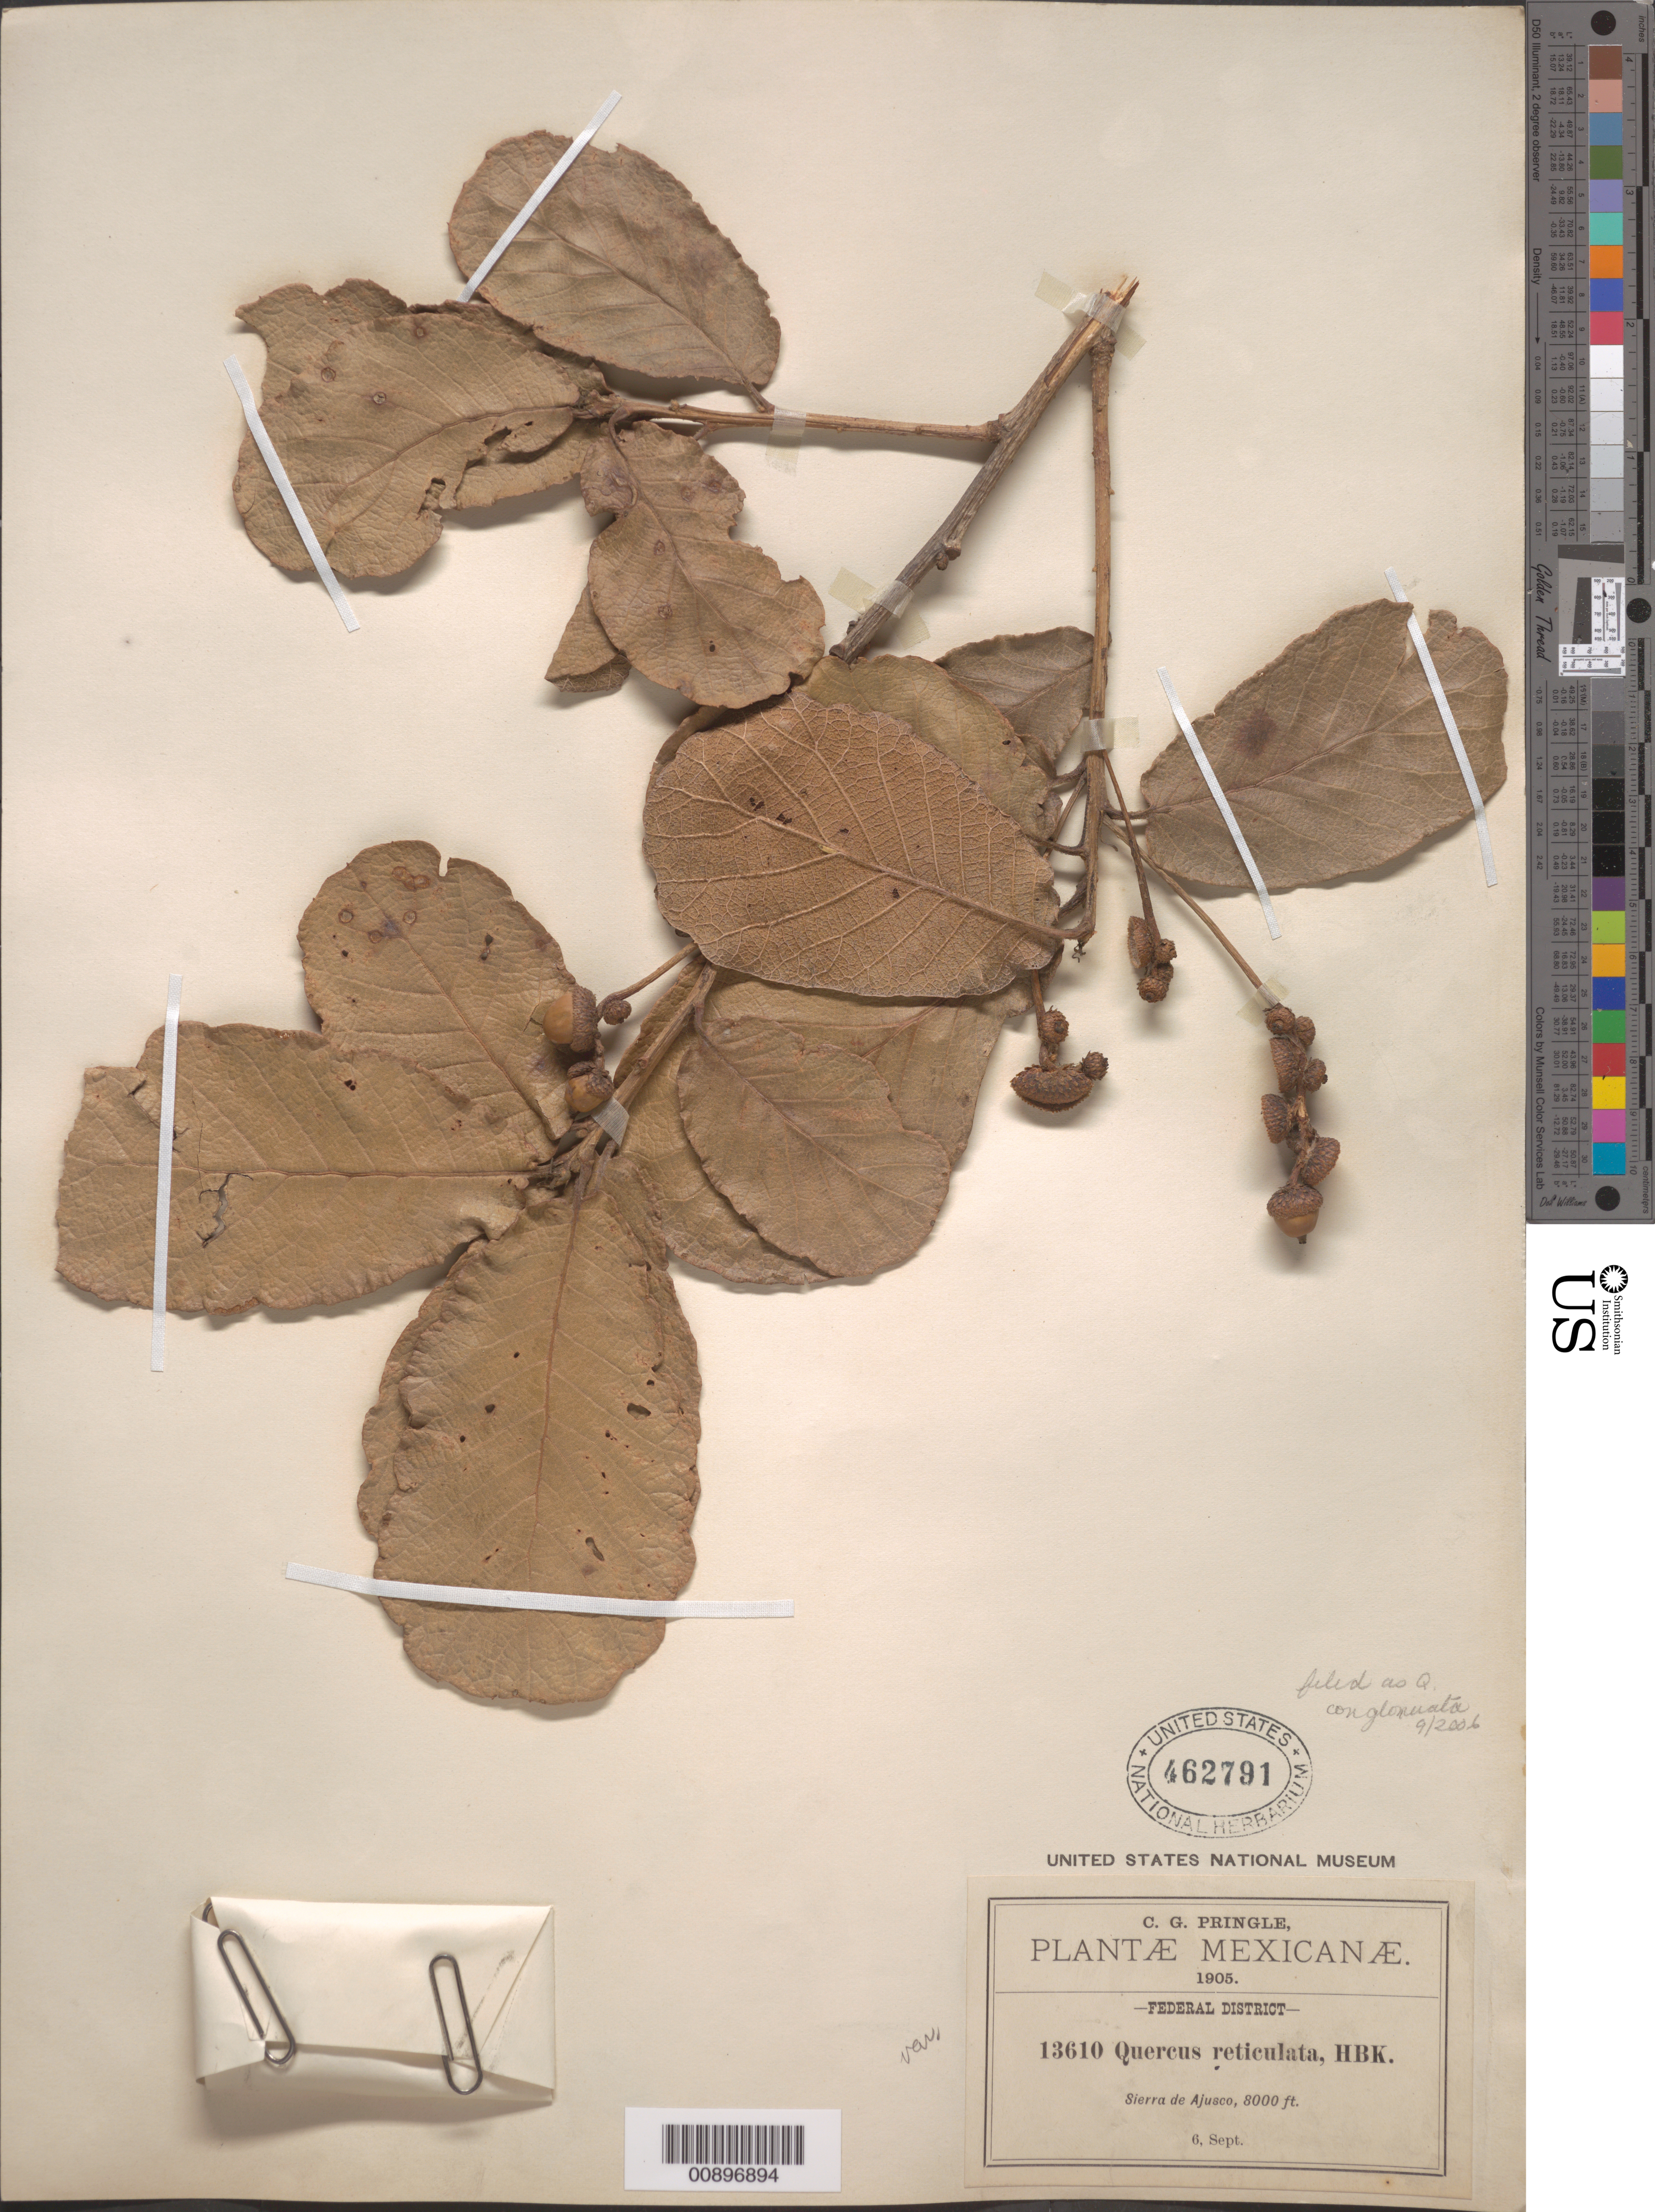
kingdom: Plantae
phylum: Tracheophyta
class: Magnoliopsida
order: Fagales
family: Fagaceae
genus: Quercus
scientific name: Quercus conglomerata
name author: Trel.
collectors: C. G. Pringle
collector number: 13610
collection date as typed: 06 Sep 1905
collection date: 1905-09-06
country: Mexico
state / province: Distrito Federal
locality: Sierra de Ajusco, Federal District.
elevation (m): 2438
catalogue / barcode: US 462791